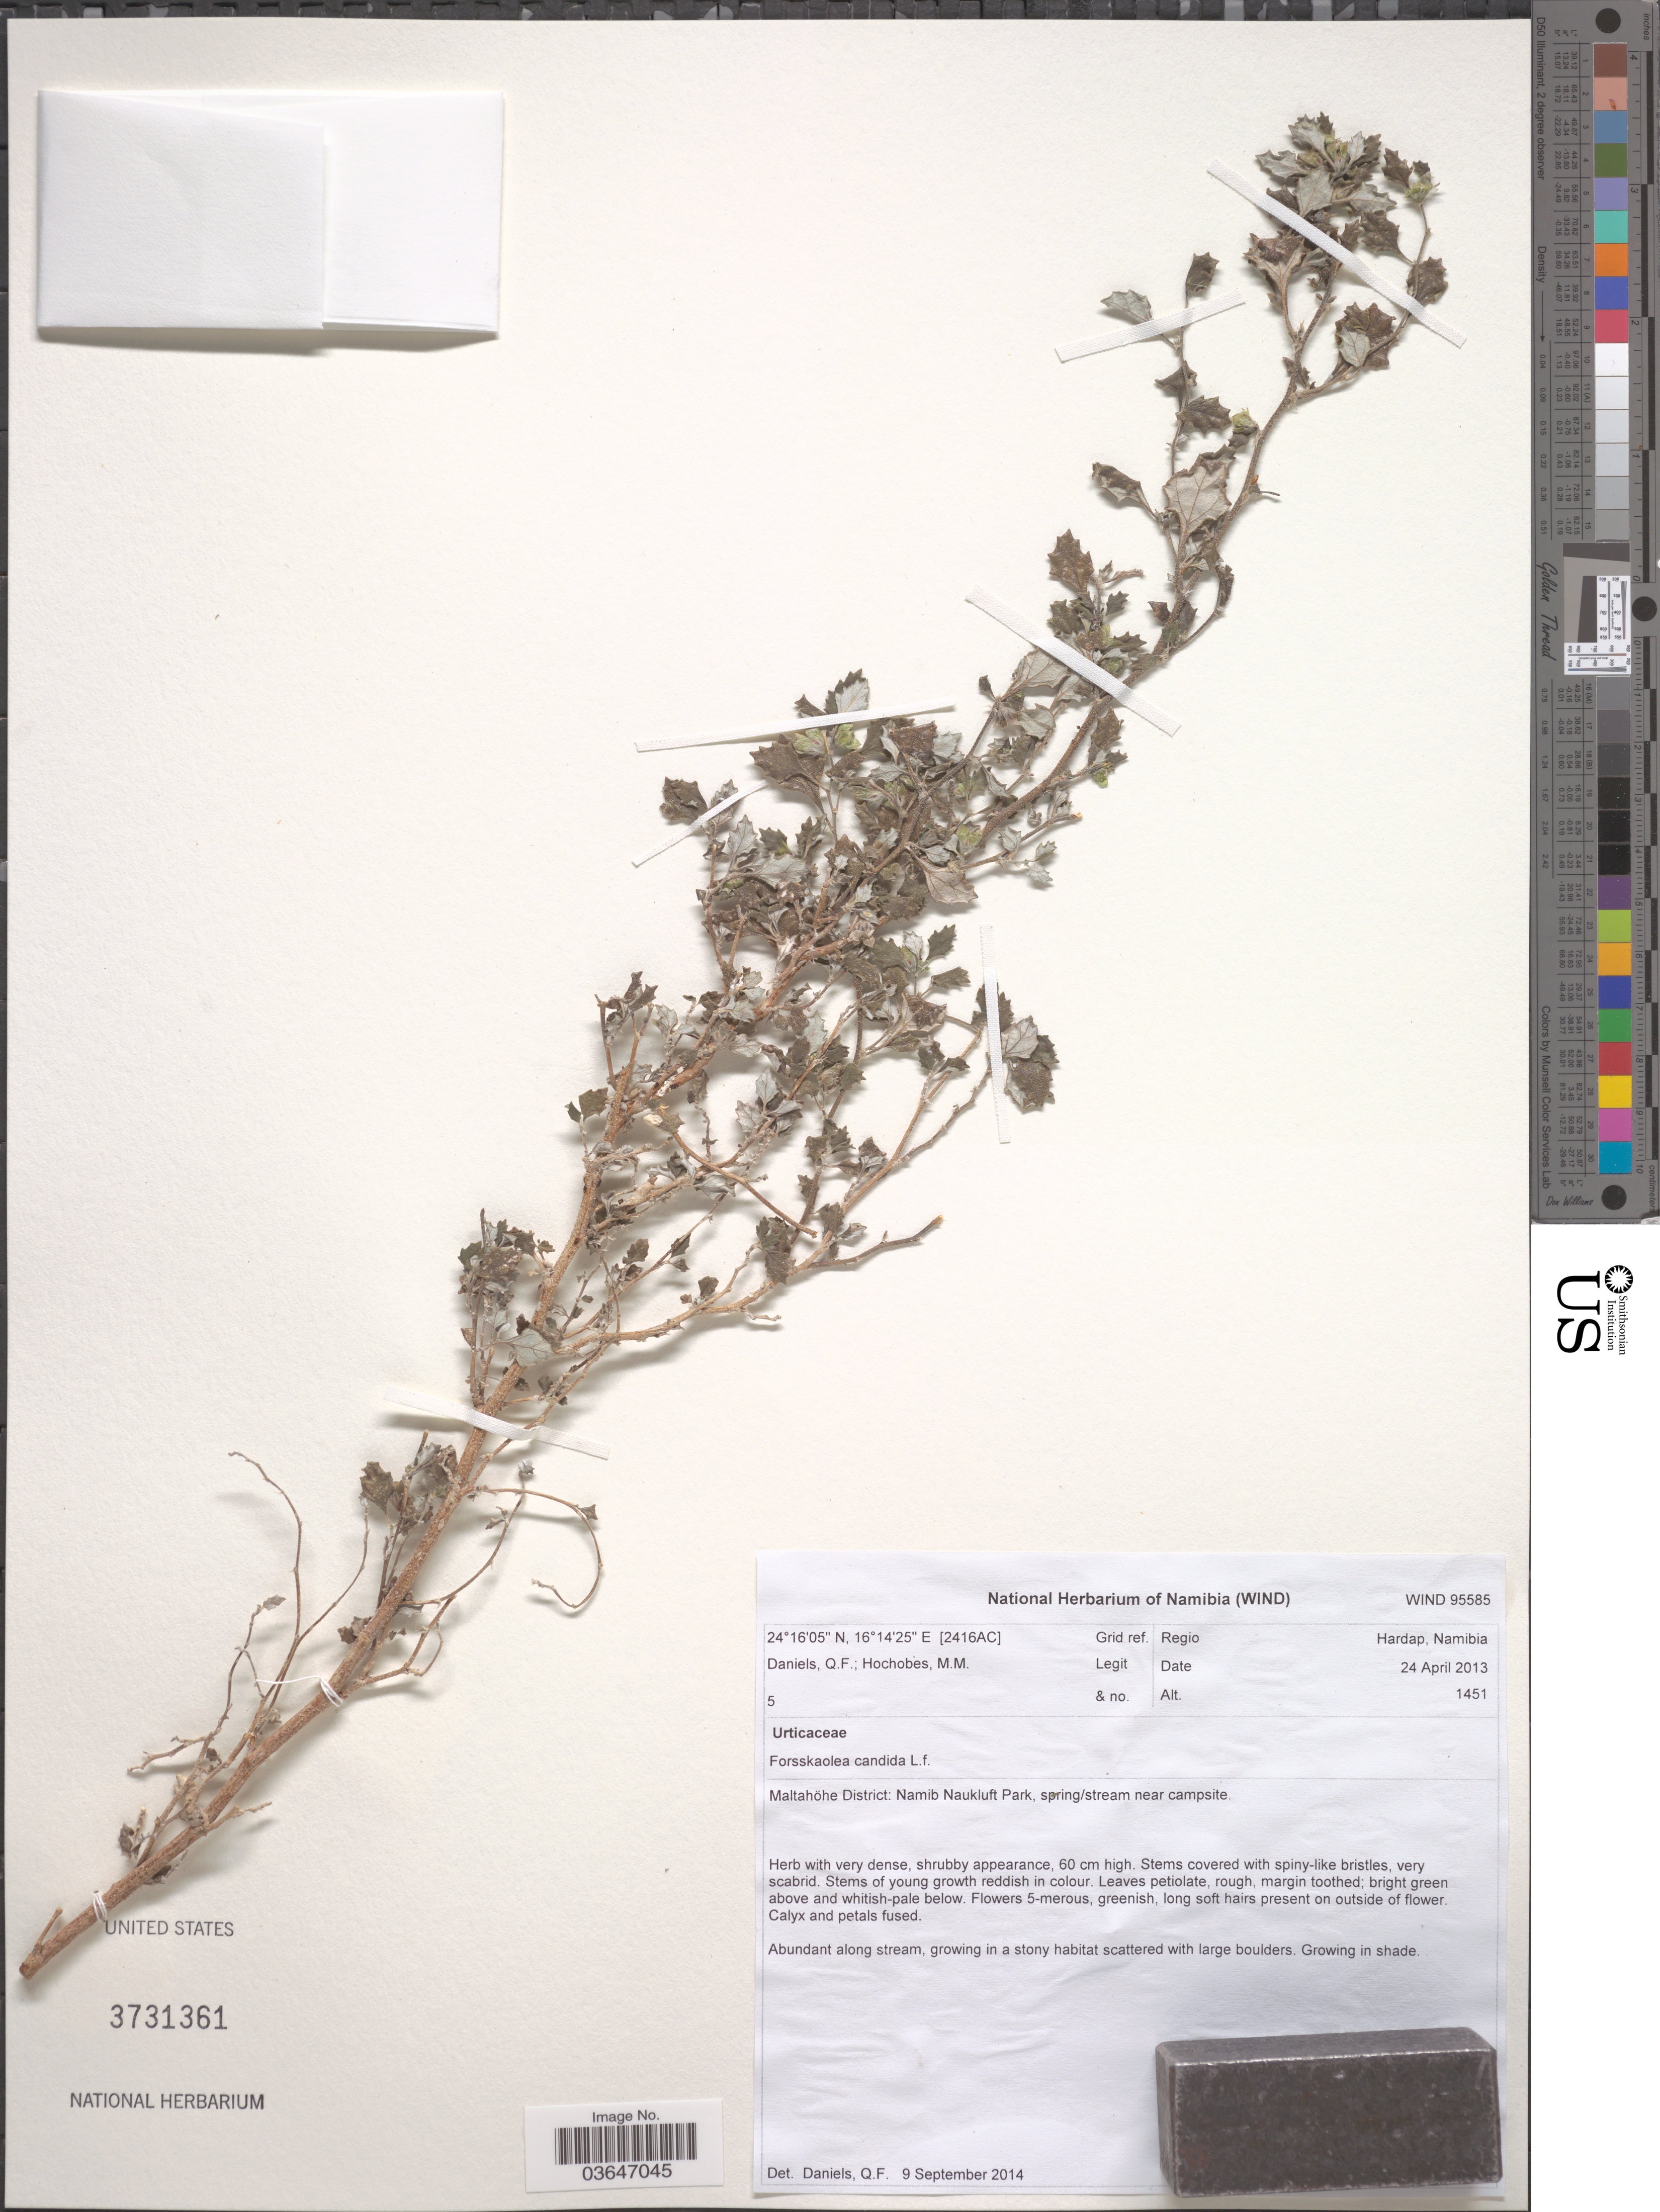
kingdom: Plantae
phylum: Tracheophyta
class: Magnoliopsida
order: Rosales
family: Urticaceae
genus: Forsskaolea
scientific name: Forsskaolea candida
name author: L. f.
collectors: Q. Daniels & M. Hochobes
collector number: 5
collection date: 2013-04-24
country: Namibia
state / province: Hardap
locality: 2416AC Grid ref. Regio Hardap. Maltahöhe District: Namib Naukluft Park, spring/ stream near campsite.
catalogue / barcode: US 3731361